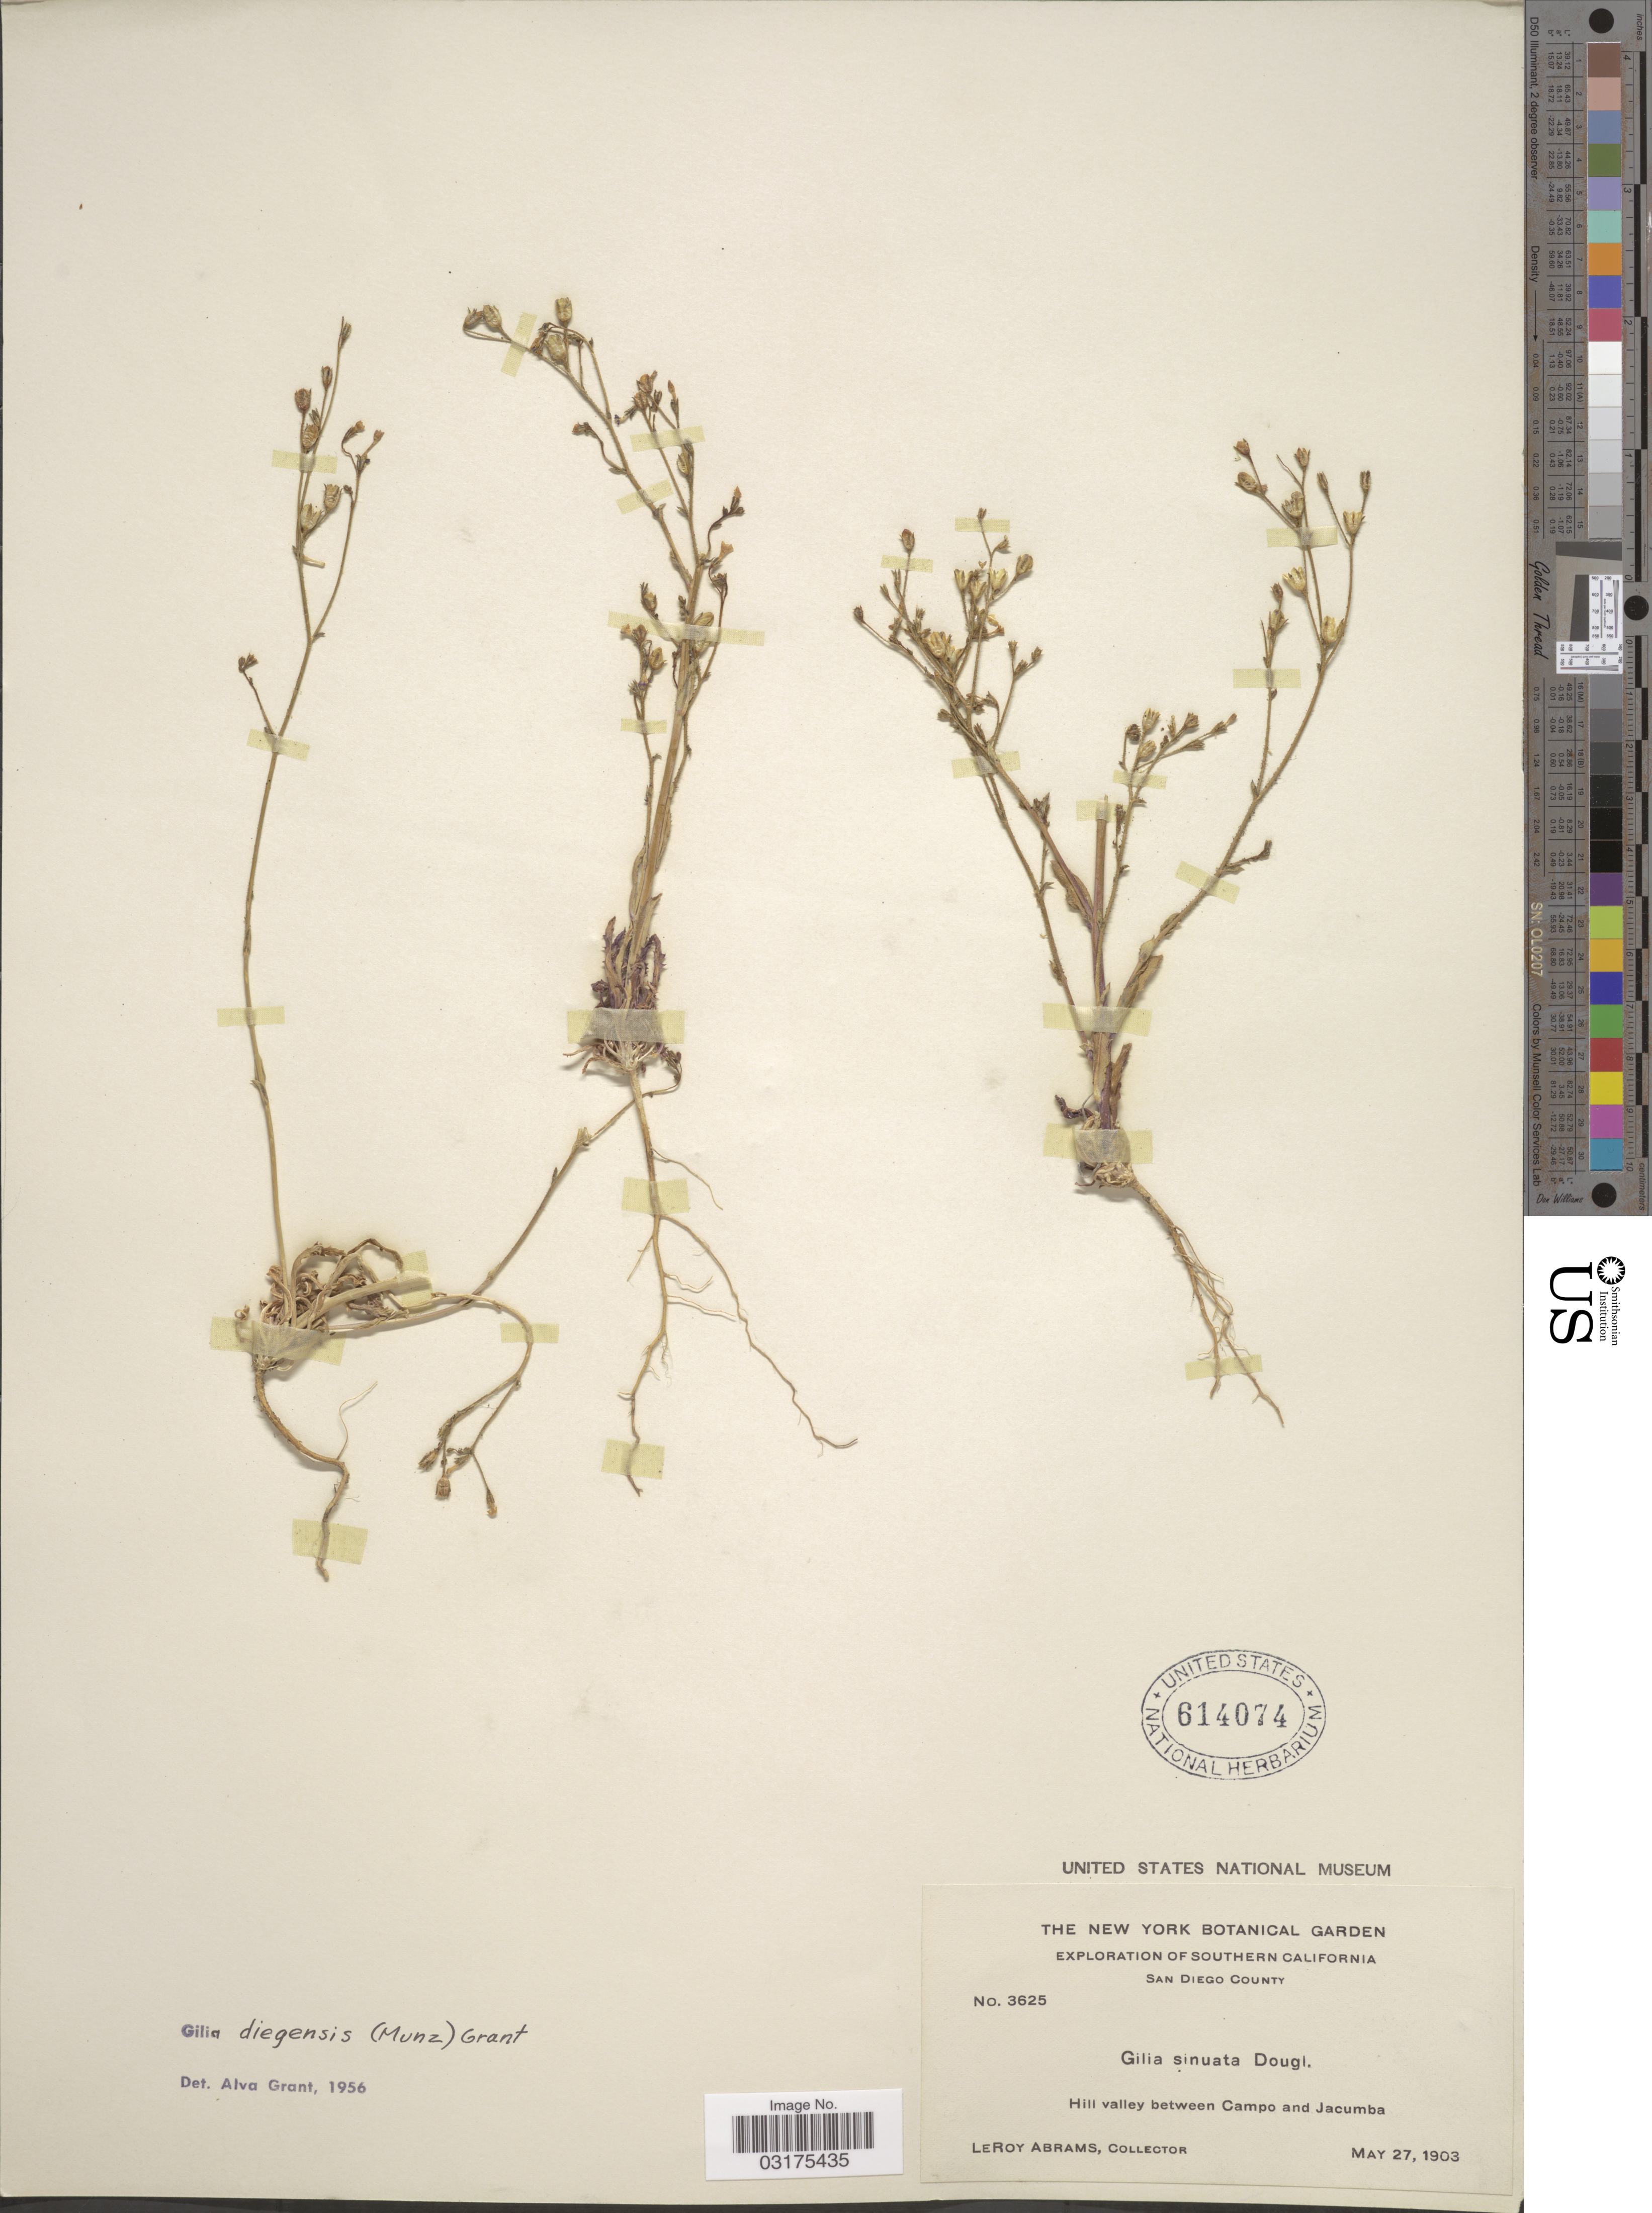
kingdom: Plantae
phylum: Tracheophyta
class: Magnoliopsida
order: Ericales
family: Polemoniaceae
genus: Gilia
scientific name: Gilia diegensis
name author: (Munz) A.D. Grant & V.E. Grant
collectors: L. Abrams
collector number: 3625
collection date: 1903-05-27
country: United States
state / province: California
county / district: San Diego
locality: Southern California, San Diego County, Hill valley between Campo and Jacumba.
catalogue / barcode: US 614074